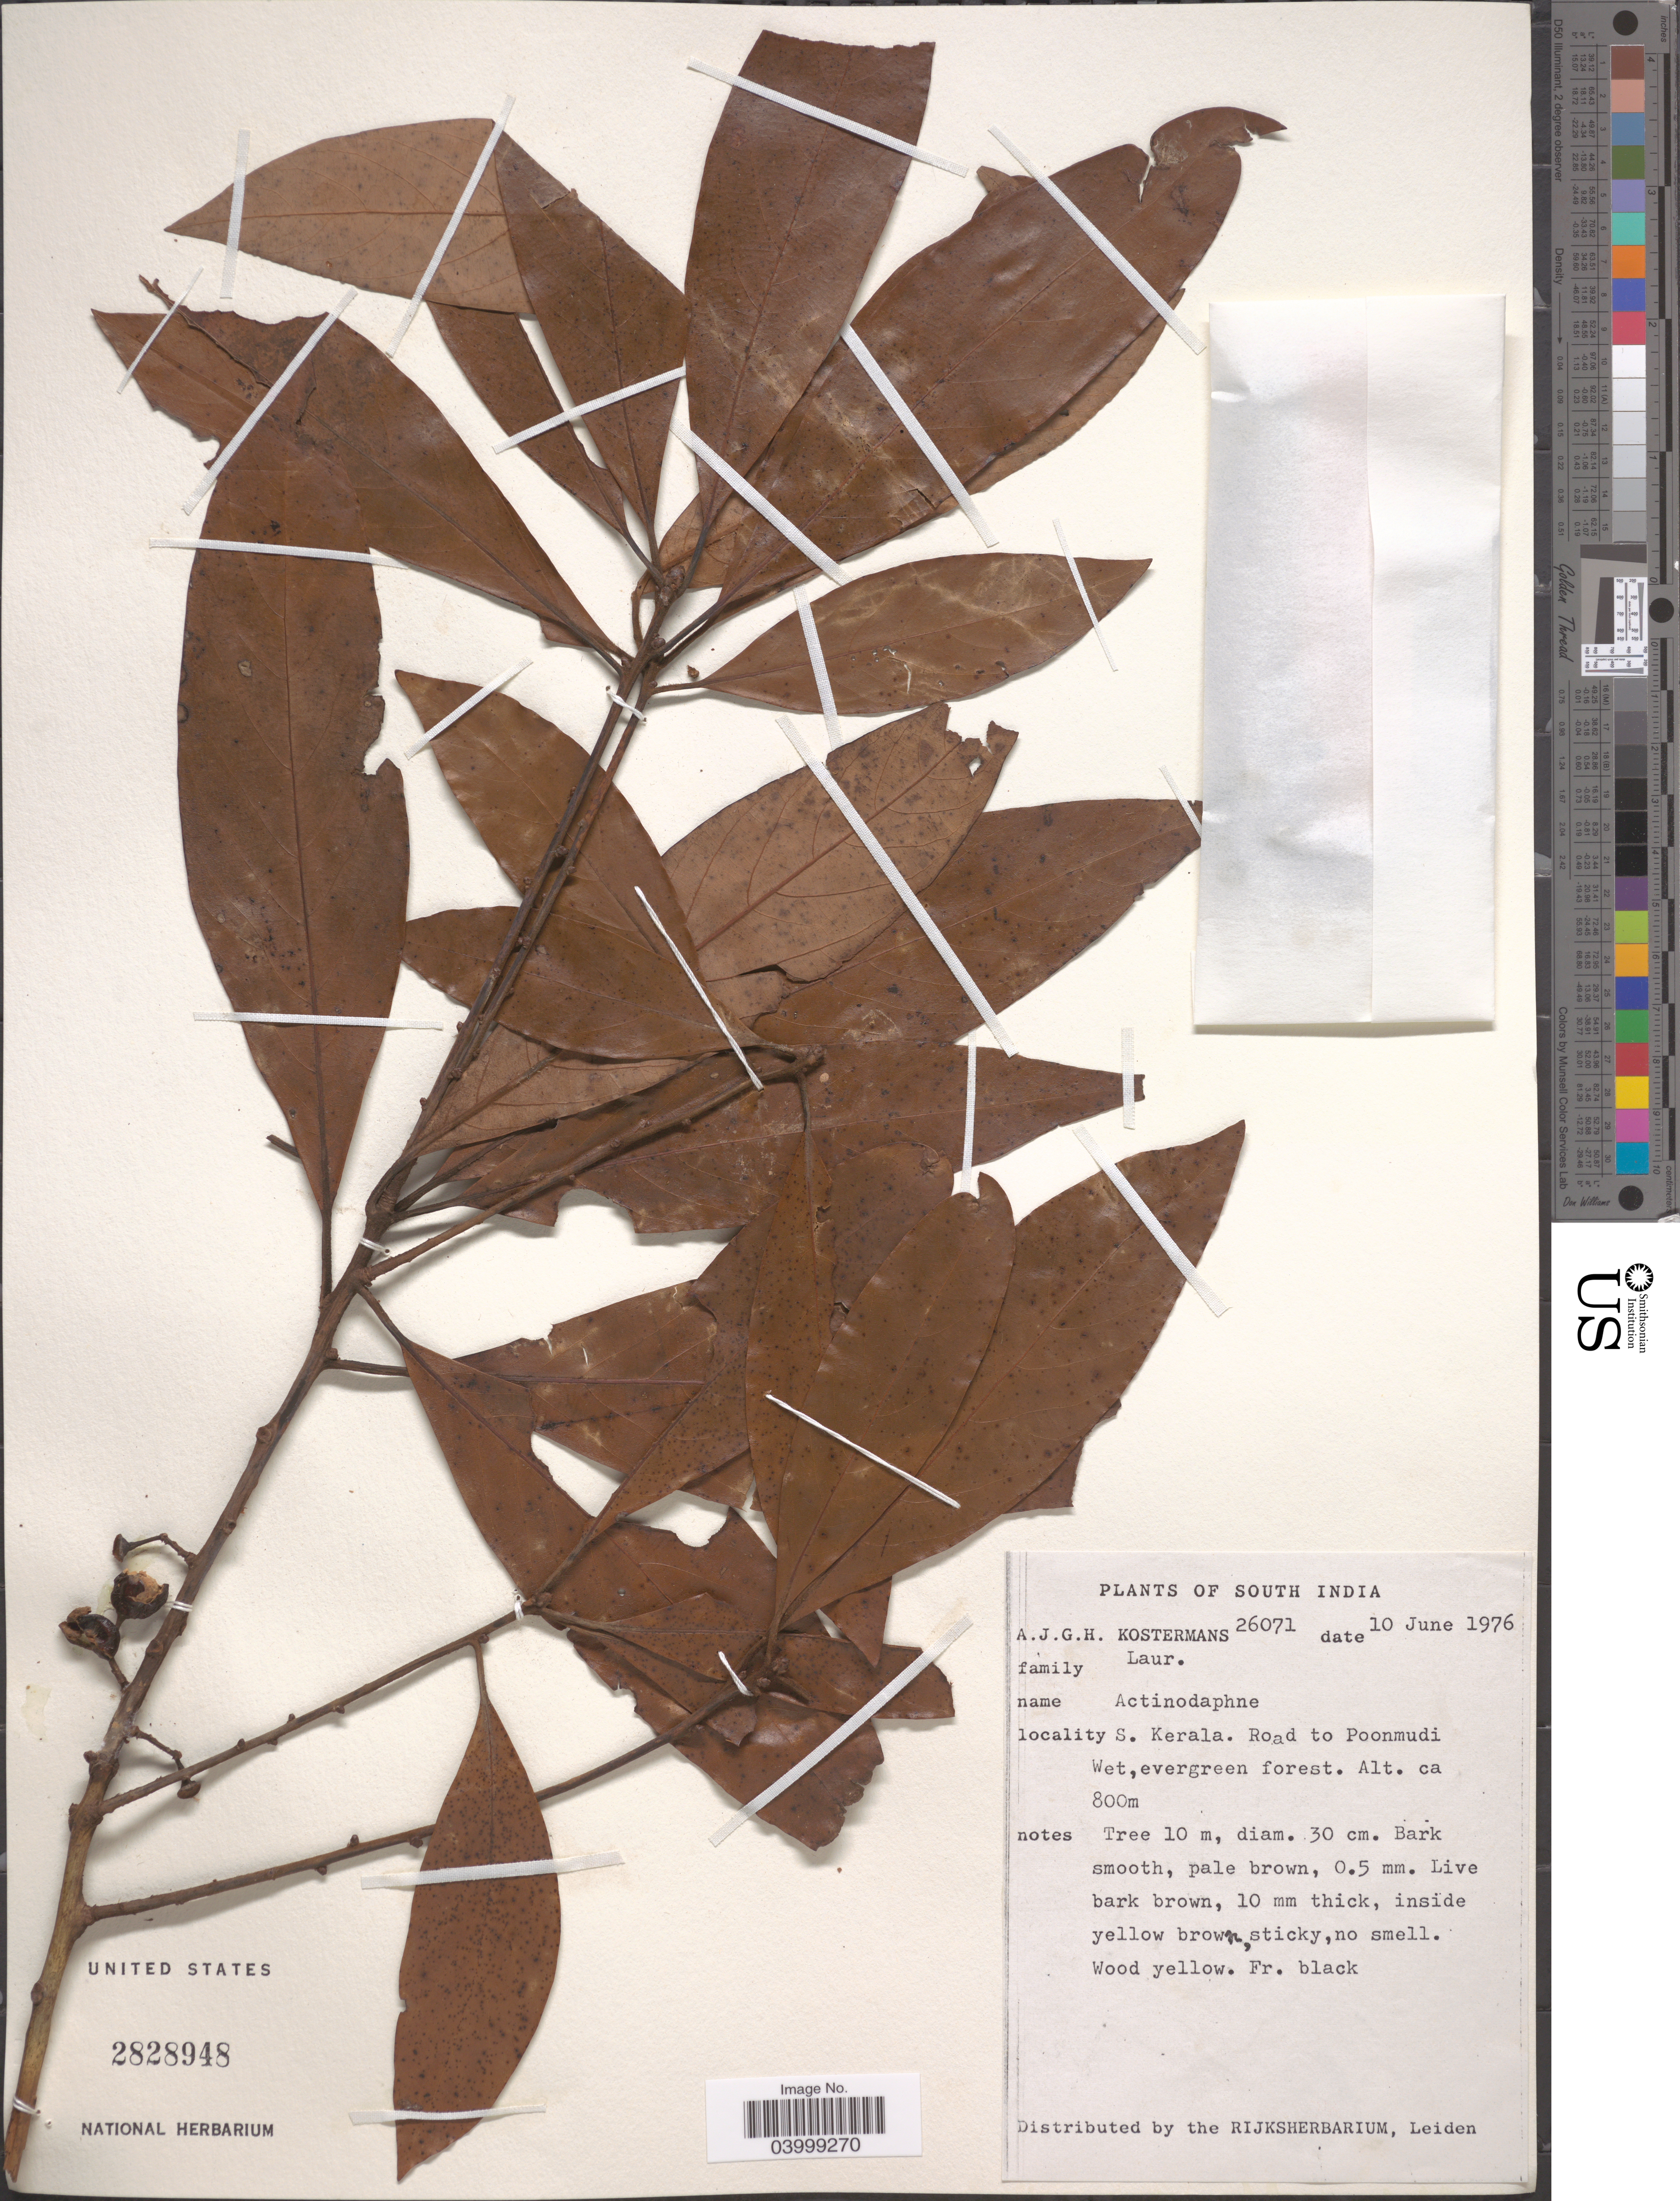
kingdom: Plantae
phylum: Tracheophyta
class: Magnoliopsida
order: Laurales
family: Lauraceae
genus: Actinodaphne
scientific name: Actinodaphne sp.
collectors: A. J. G. Kostermans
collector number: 26071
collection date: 1976-06-10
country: India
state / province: Kerala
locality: South India. S. Kerala. Road to Poonmudi .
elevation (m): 800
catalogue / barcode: US 2828948